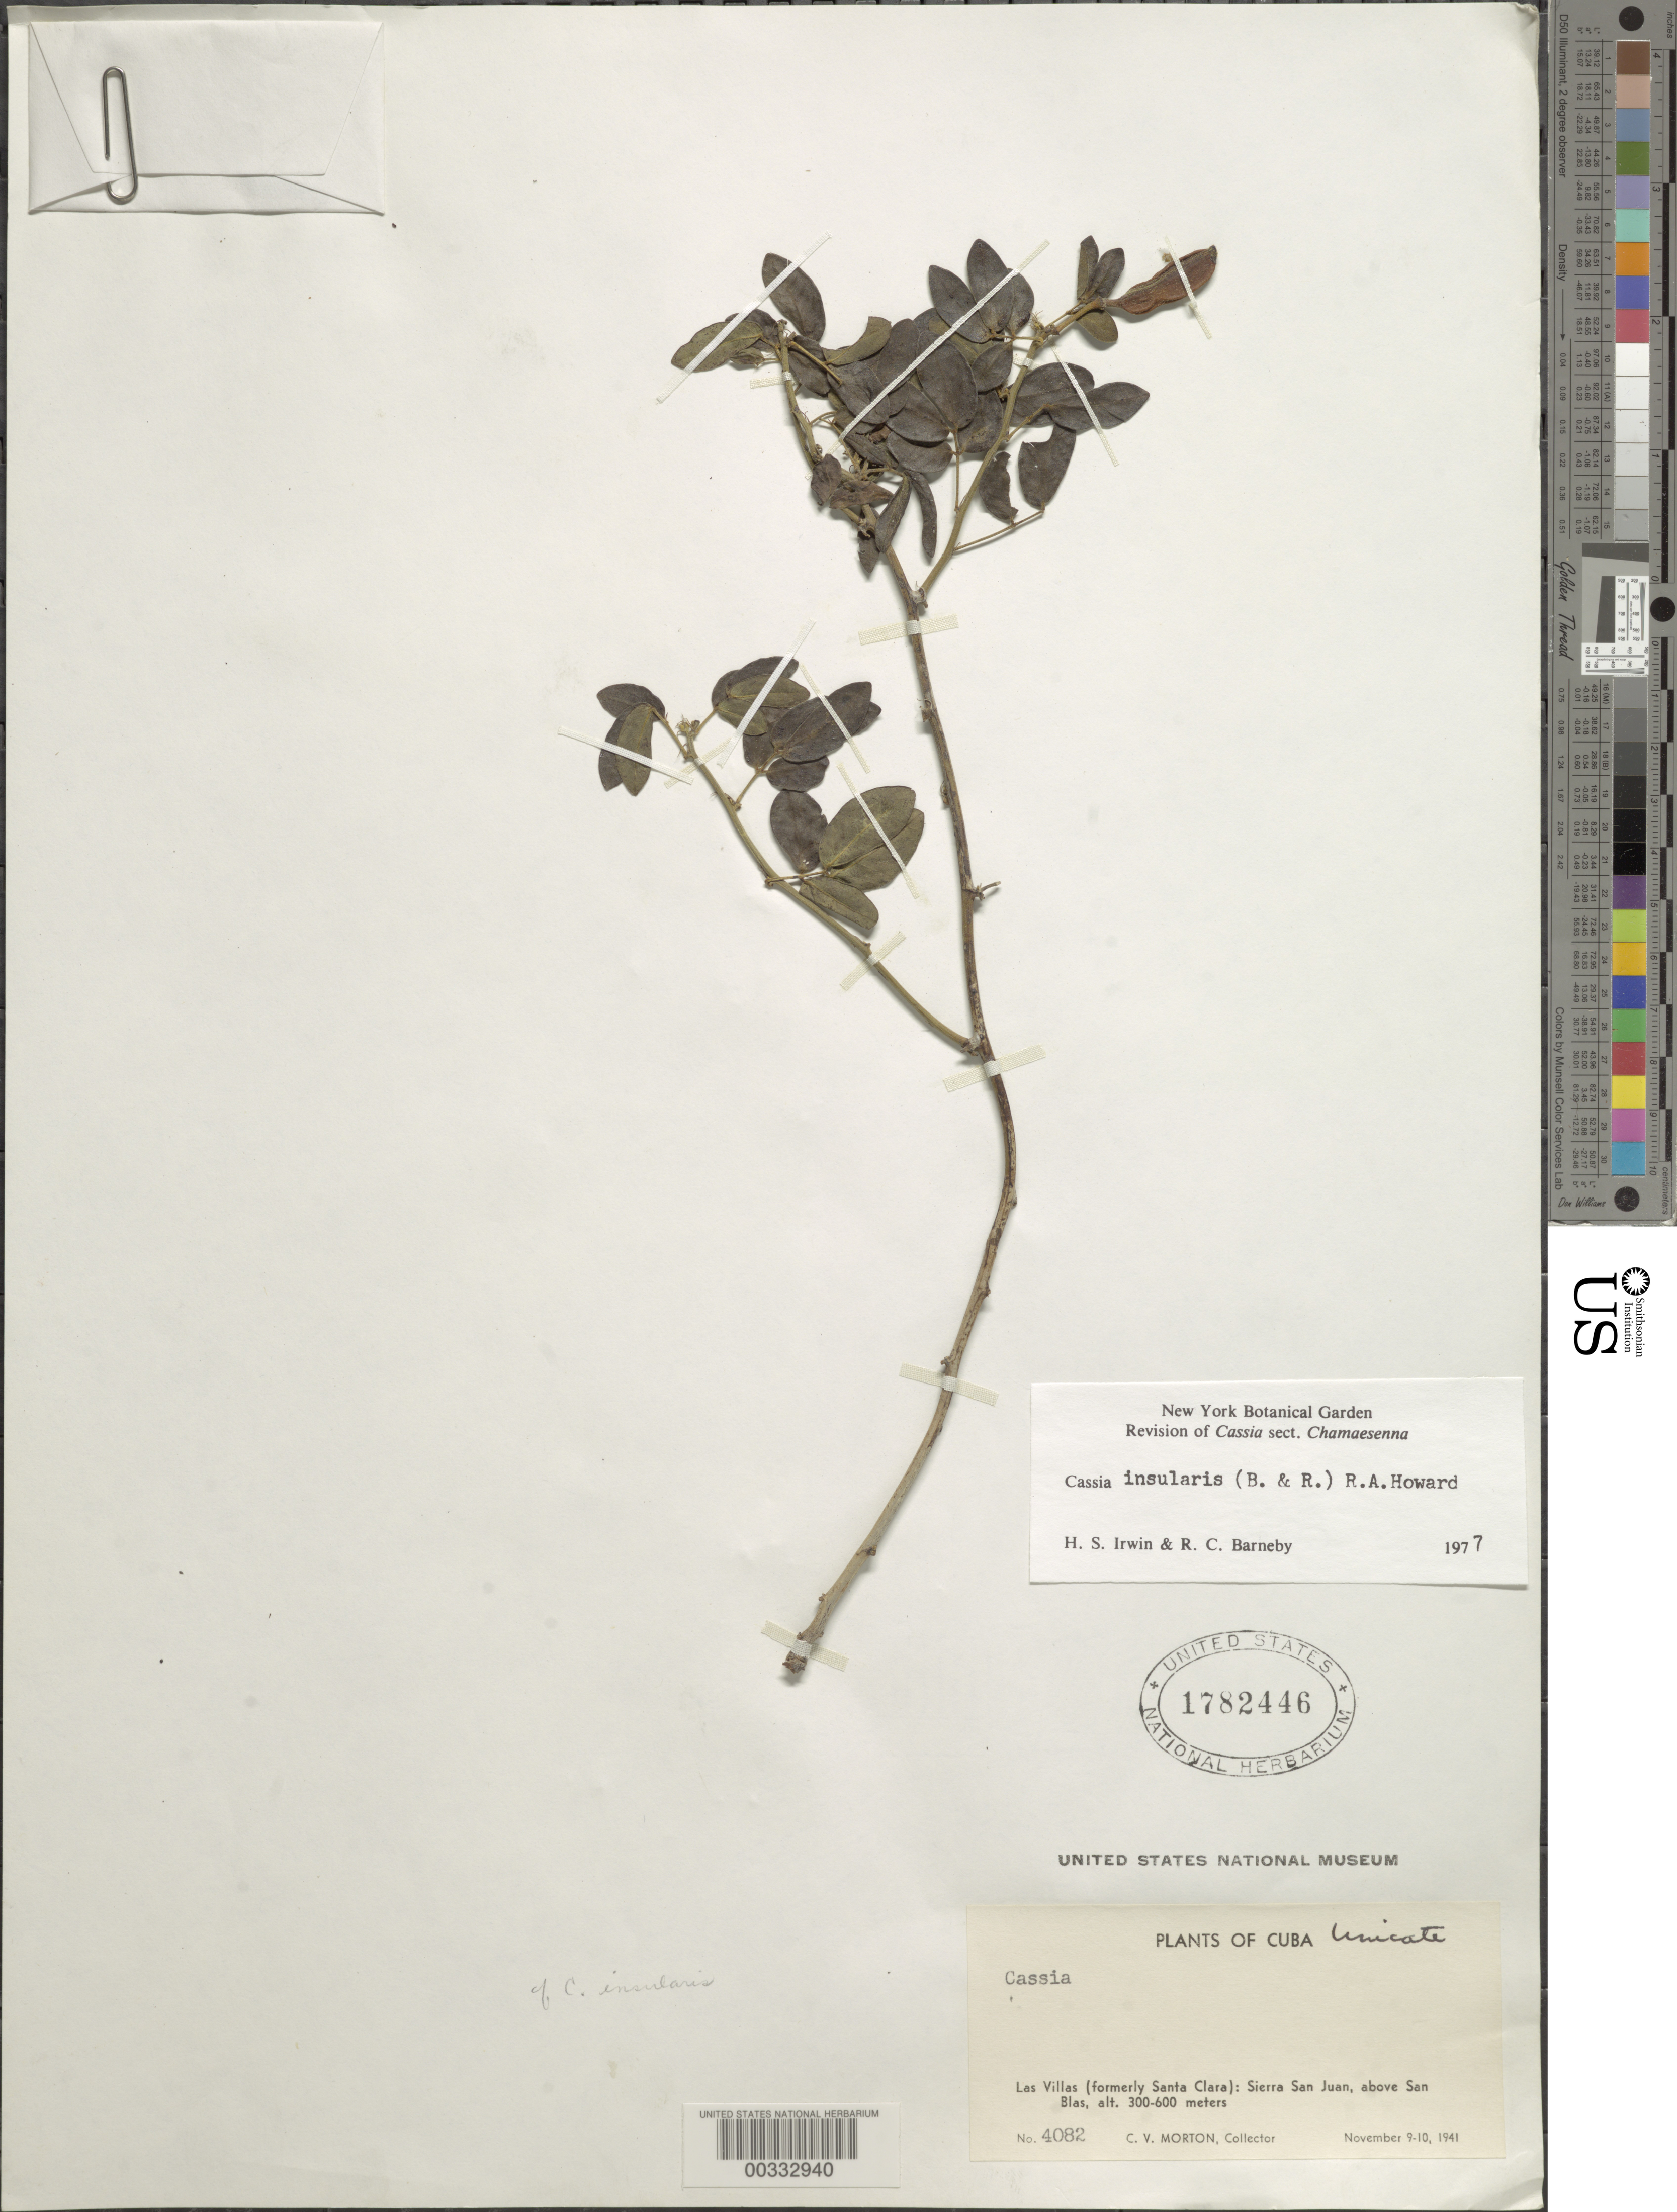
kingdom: Plantae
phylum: Tracheophyta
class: Magnoliopsida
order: Fabales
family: Fabaceae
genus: Senna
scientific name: Senna insularis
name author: (Britton & Rose) H.S. Irwin & Barneby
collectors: C. V. Morton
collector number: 4082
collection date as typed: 09 Nov 1941 to 10 Nov 1941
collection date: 1941-11-09/1941-11-10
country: Cuba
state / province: Las Villas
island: Greater Antilles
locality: Sierra san juan, above san blas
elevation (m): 300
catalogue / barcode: US 1782446